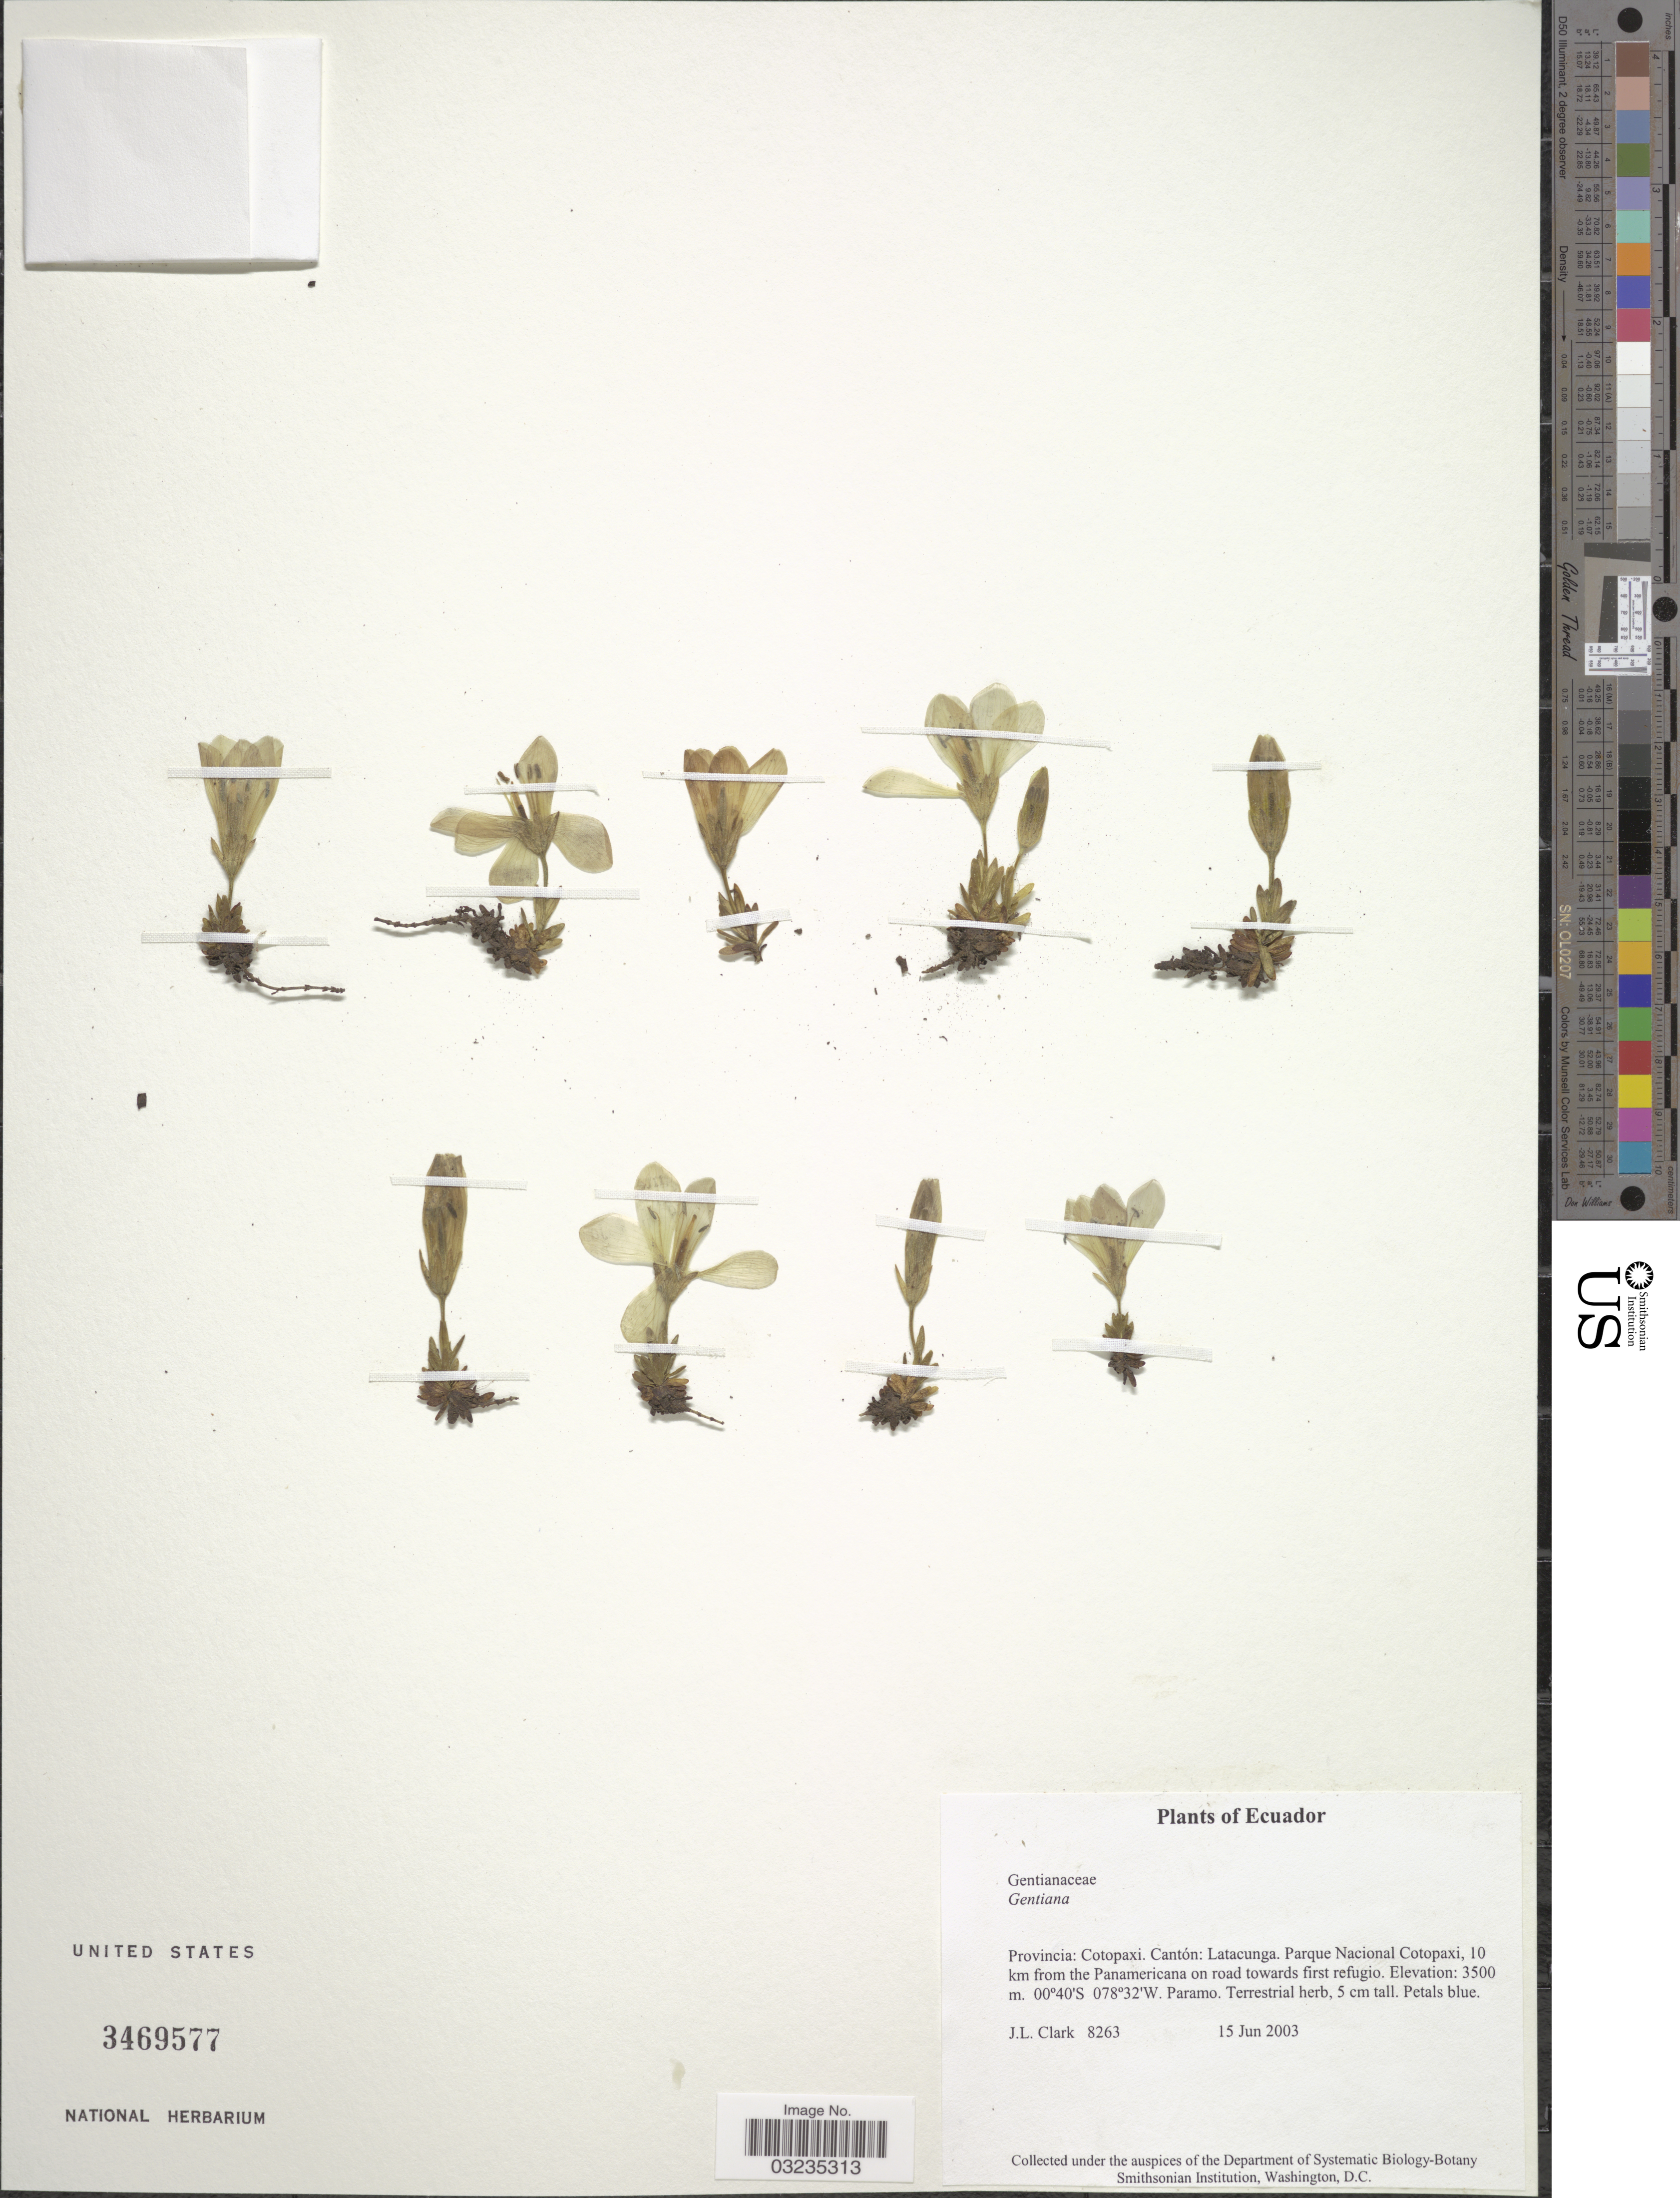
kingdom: Plantae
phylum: Tracheophyta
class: Magnoliopsida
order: Gentianales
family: Gentianaceae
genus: Gentiana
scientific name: Gentiana sp.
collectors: J. L. Clark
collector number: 8263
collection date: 2003-06-15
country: Ecuador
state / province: Cotopaxi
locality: Cantón: Latacunga. Parque Nacional Cotopaxi, 10 km from the Panamericana on road towards first refugio.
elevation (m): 3500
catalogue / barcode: US 3469577